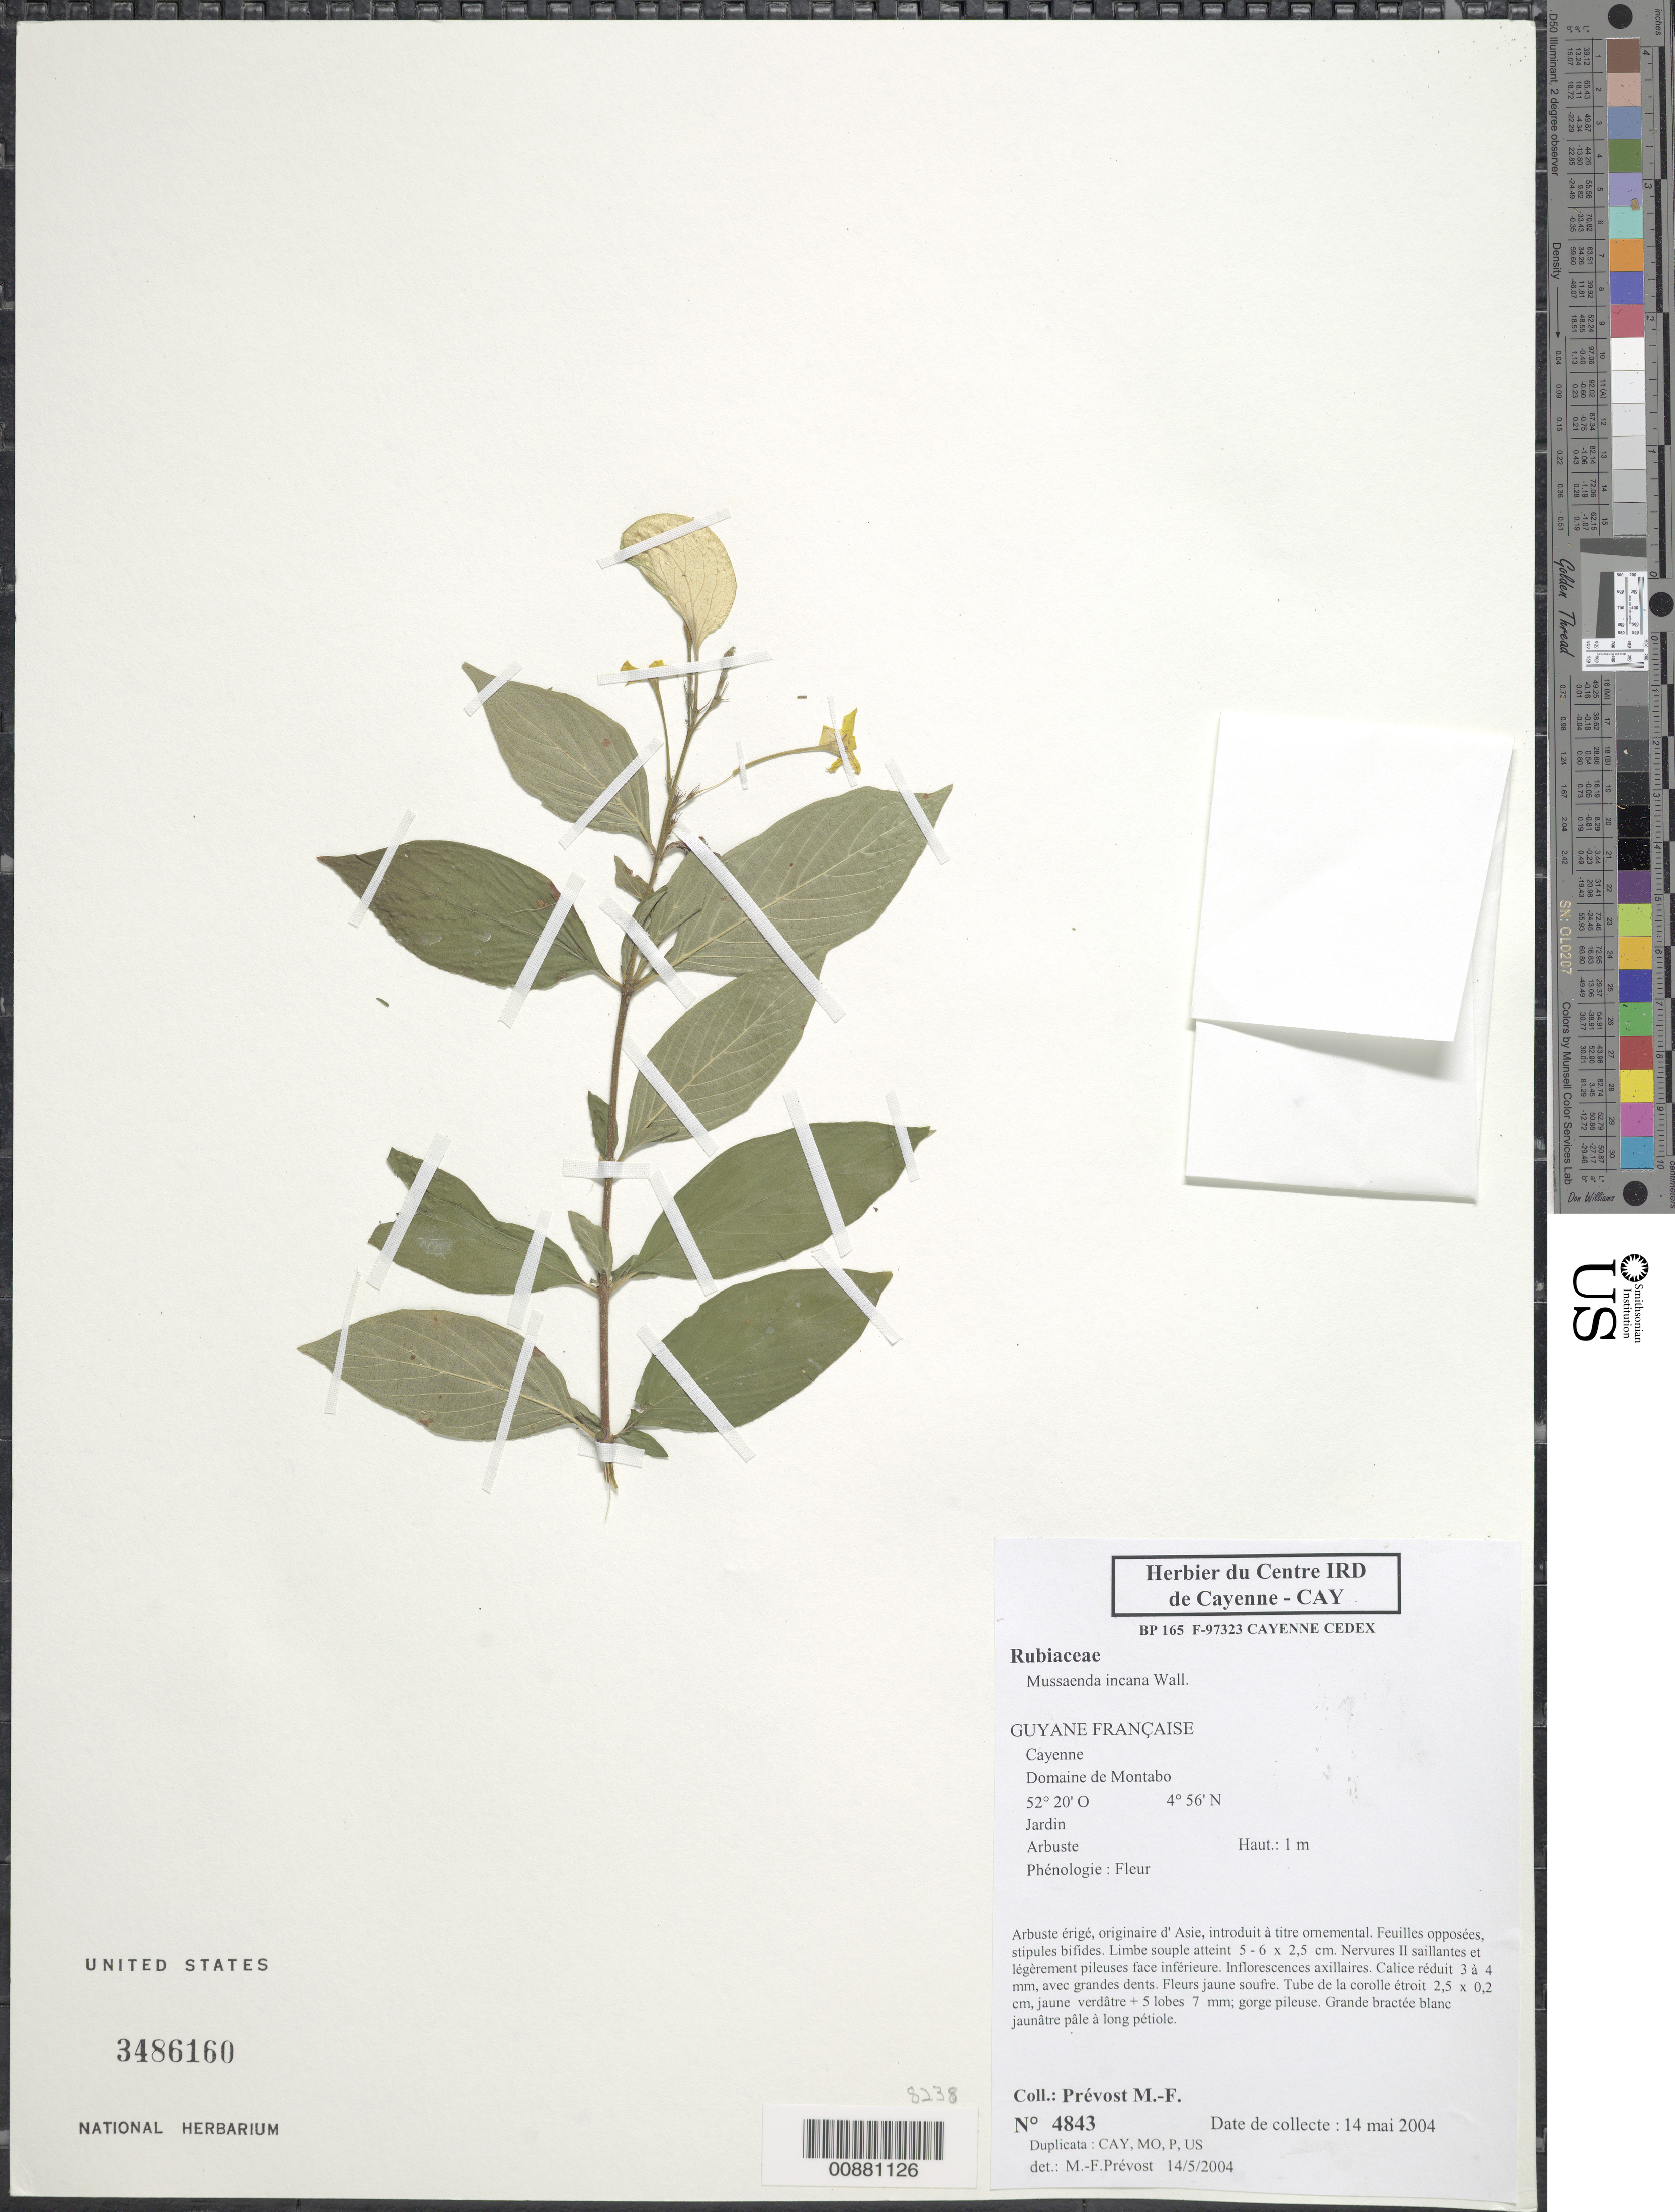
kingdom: Plantae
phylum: Tracheophyta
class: Magnoliopsida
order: Gentianales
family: Rubiaceae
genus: Mussaenda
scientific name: Mussaenda incana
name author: Wall.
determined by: Prévost, M.-F.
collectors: M.-F. Prévost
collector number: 4843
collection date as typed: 14-May-04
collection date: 2004-05-14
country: French Guiana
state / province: Cayenne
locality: Cayenne, Domaine de Montabo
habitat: Jardin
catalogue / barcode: US 3486160